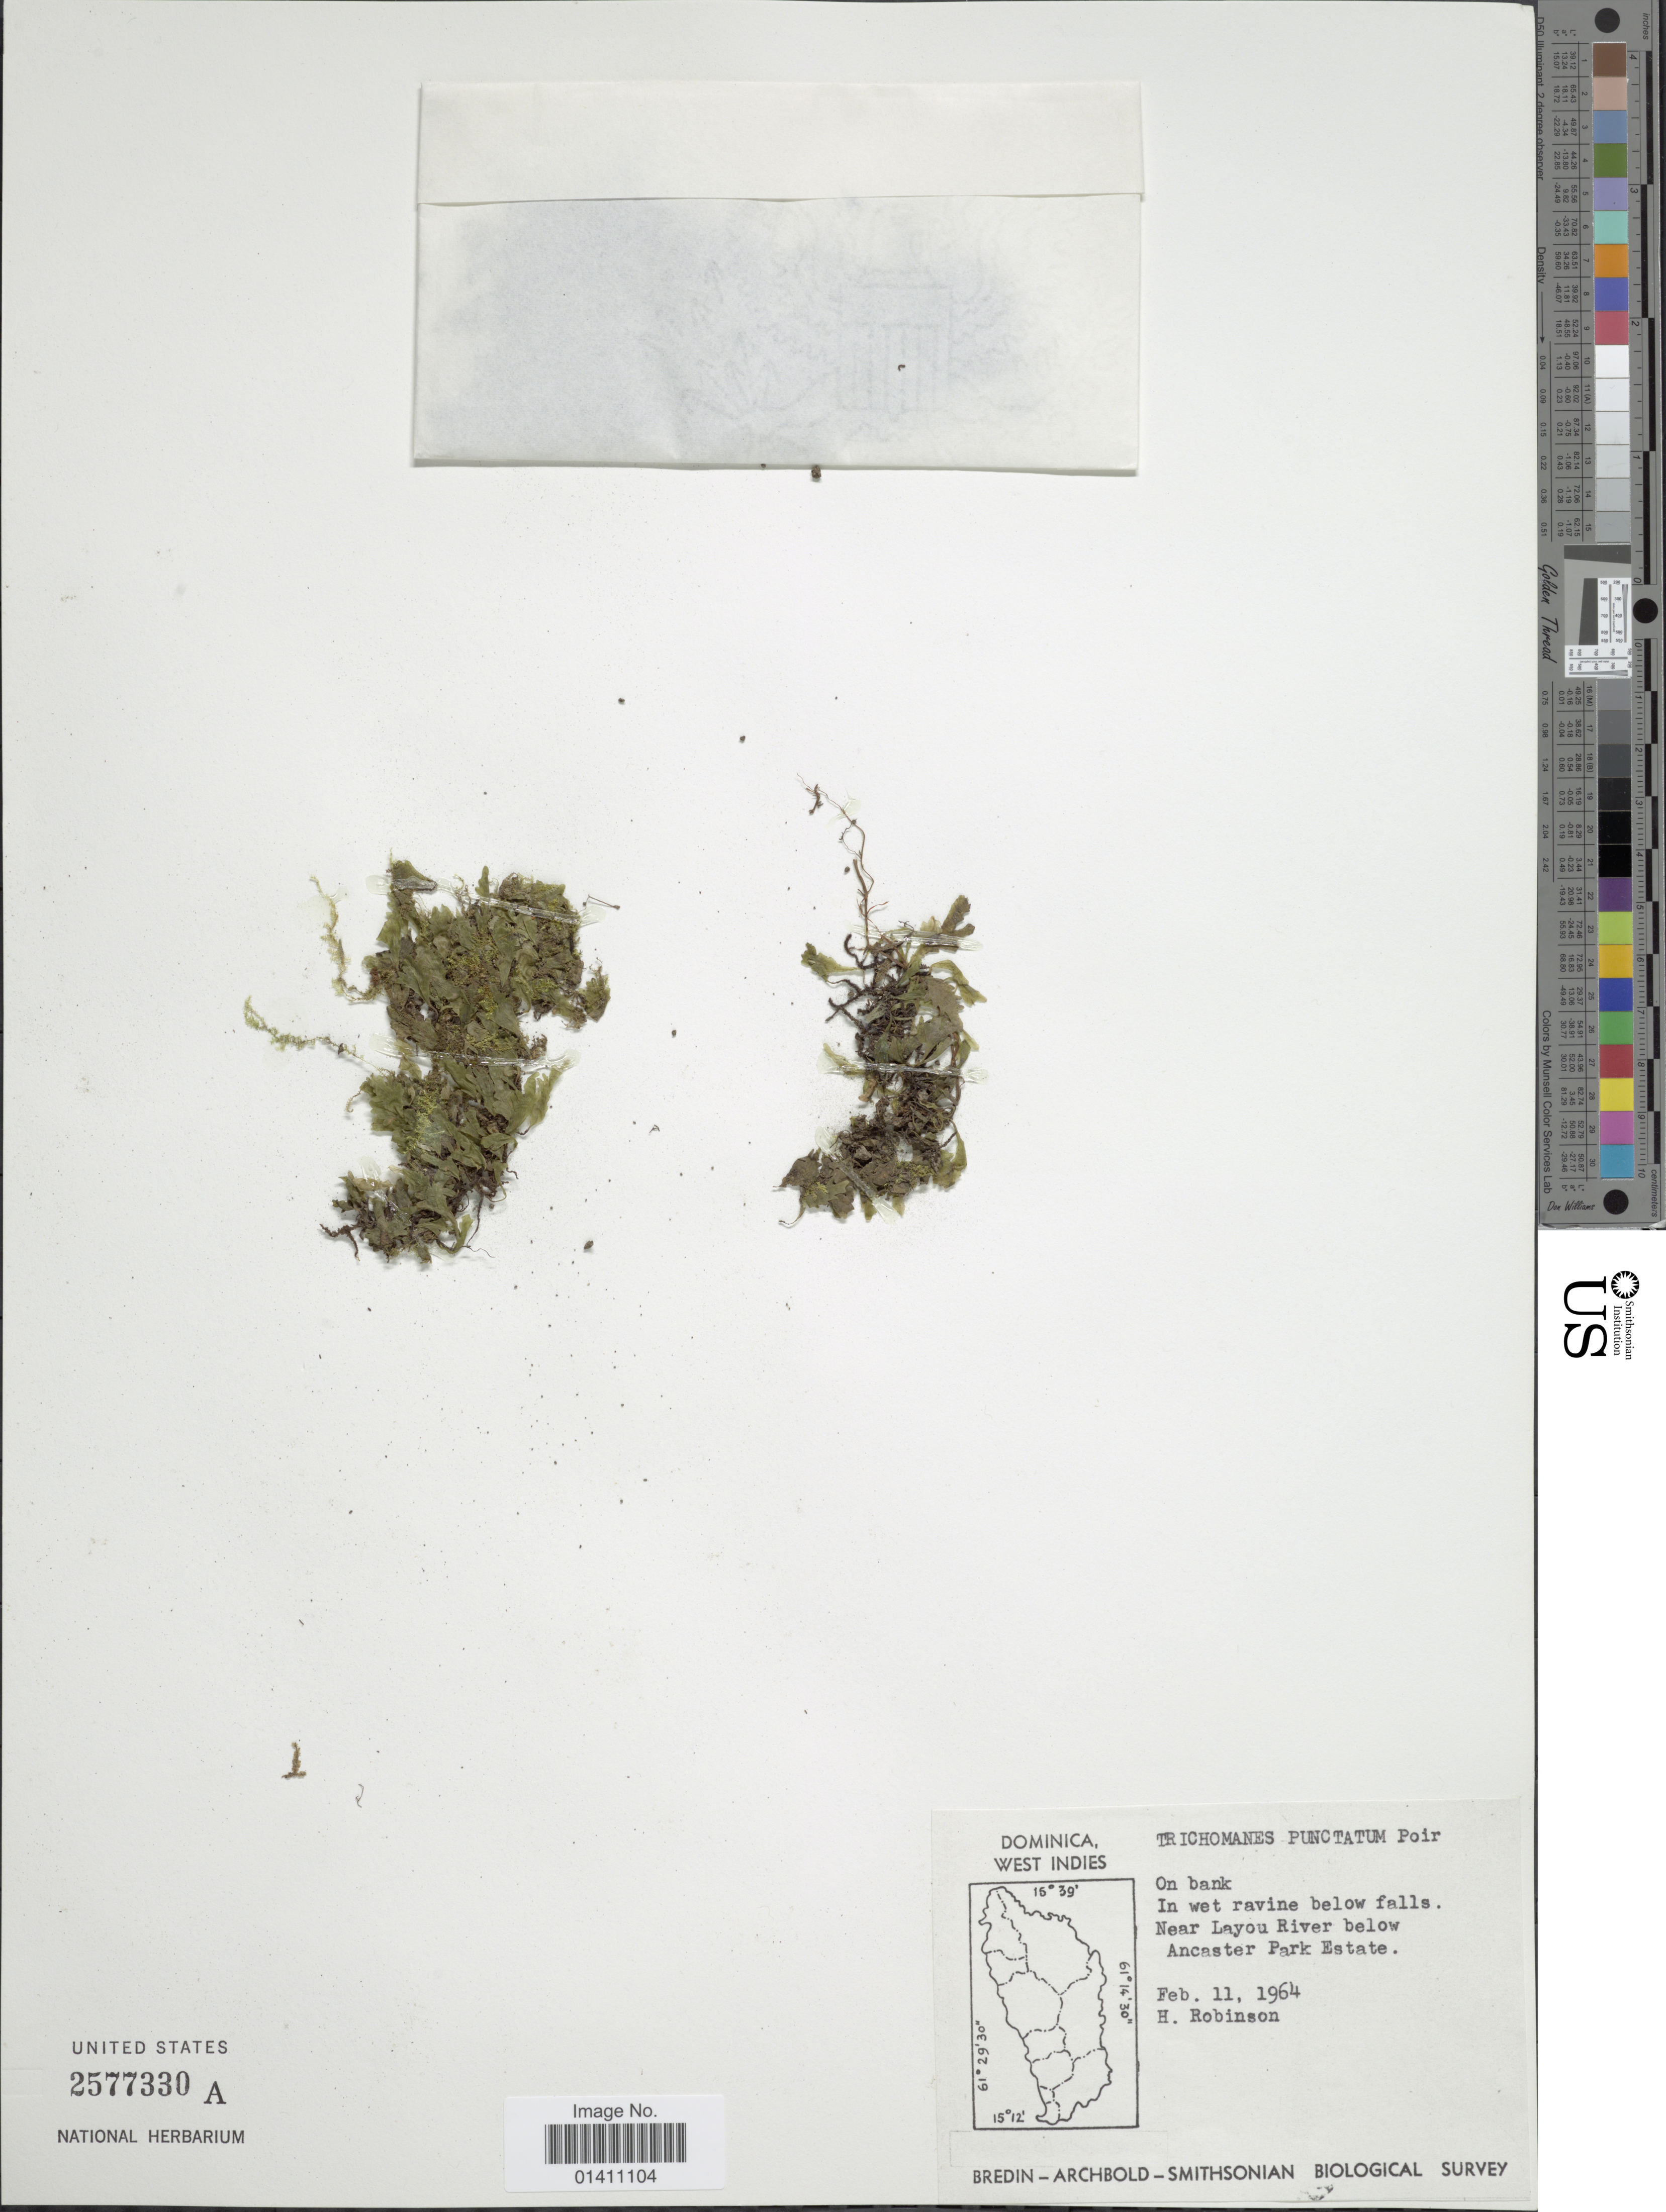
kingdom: Plantae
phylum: Tracheophyta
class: Polypodiopsida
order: Hymenophyllales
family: Hymenophyllaceae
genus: Didymoglossum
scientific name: Didymoglossum punctatum subsp. punctatum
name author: (Poir.) Desv.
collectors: H. Robinson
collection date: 1964-02-11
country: Dominica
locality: West Indies. Near Layou River below Ancaster Park Estate.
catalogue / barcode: US 2577330A